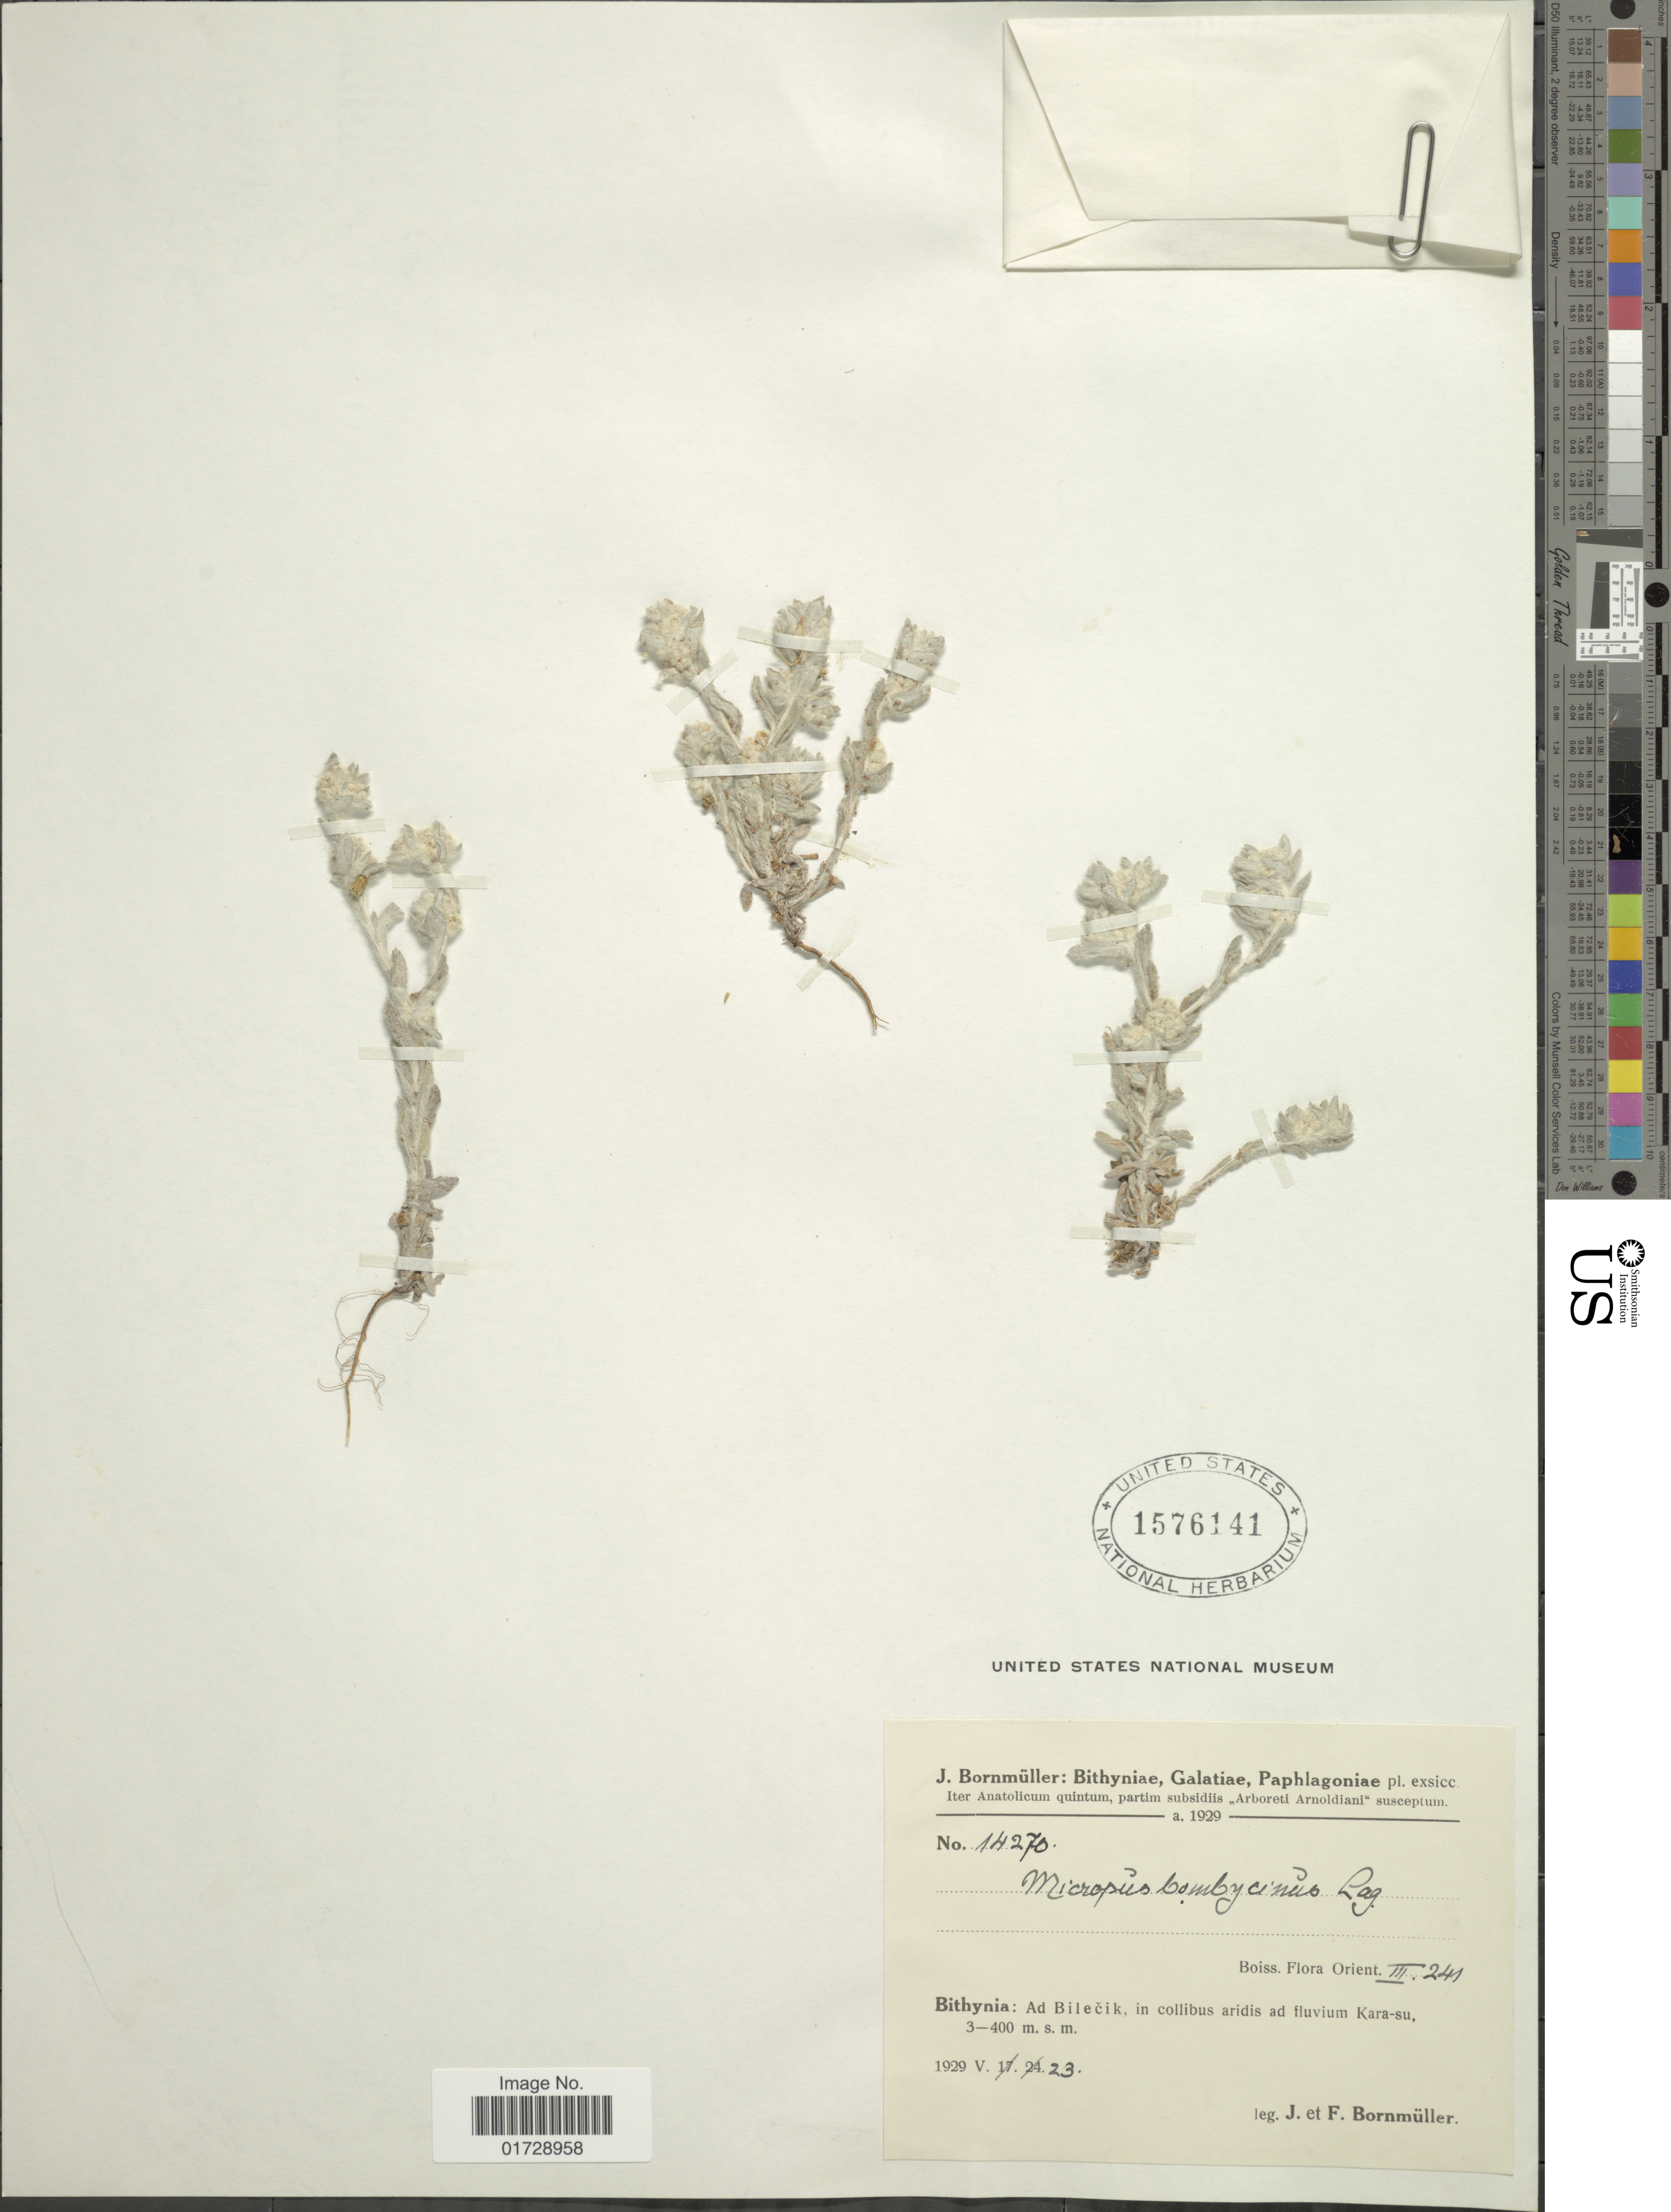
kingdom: Plantae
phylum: Tracheophyta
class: Magnoliopsida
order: Asterales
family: Asteraceae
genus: Micropus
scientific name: Micropus bombycinus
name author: Lag.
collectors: J. Bornmüller & F. Bornmüller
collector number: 14270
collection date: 1929-05-23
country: Israel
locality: Bithyniae, Galatiae, Paphlagoniae, Bithynia: Ad Bilecik, in collibus aridis ad fluvium Kara-su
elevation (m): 300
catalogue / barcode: US 1576141